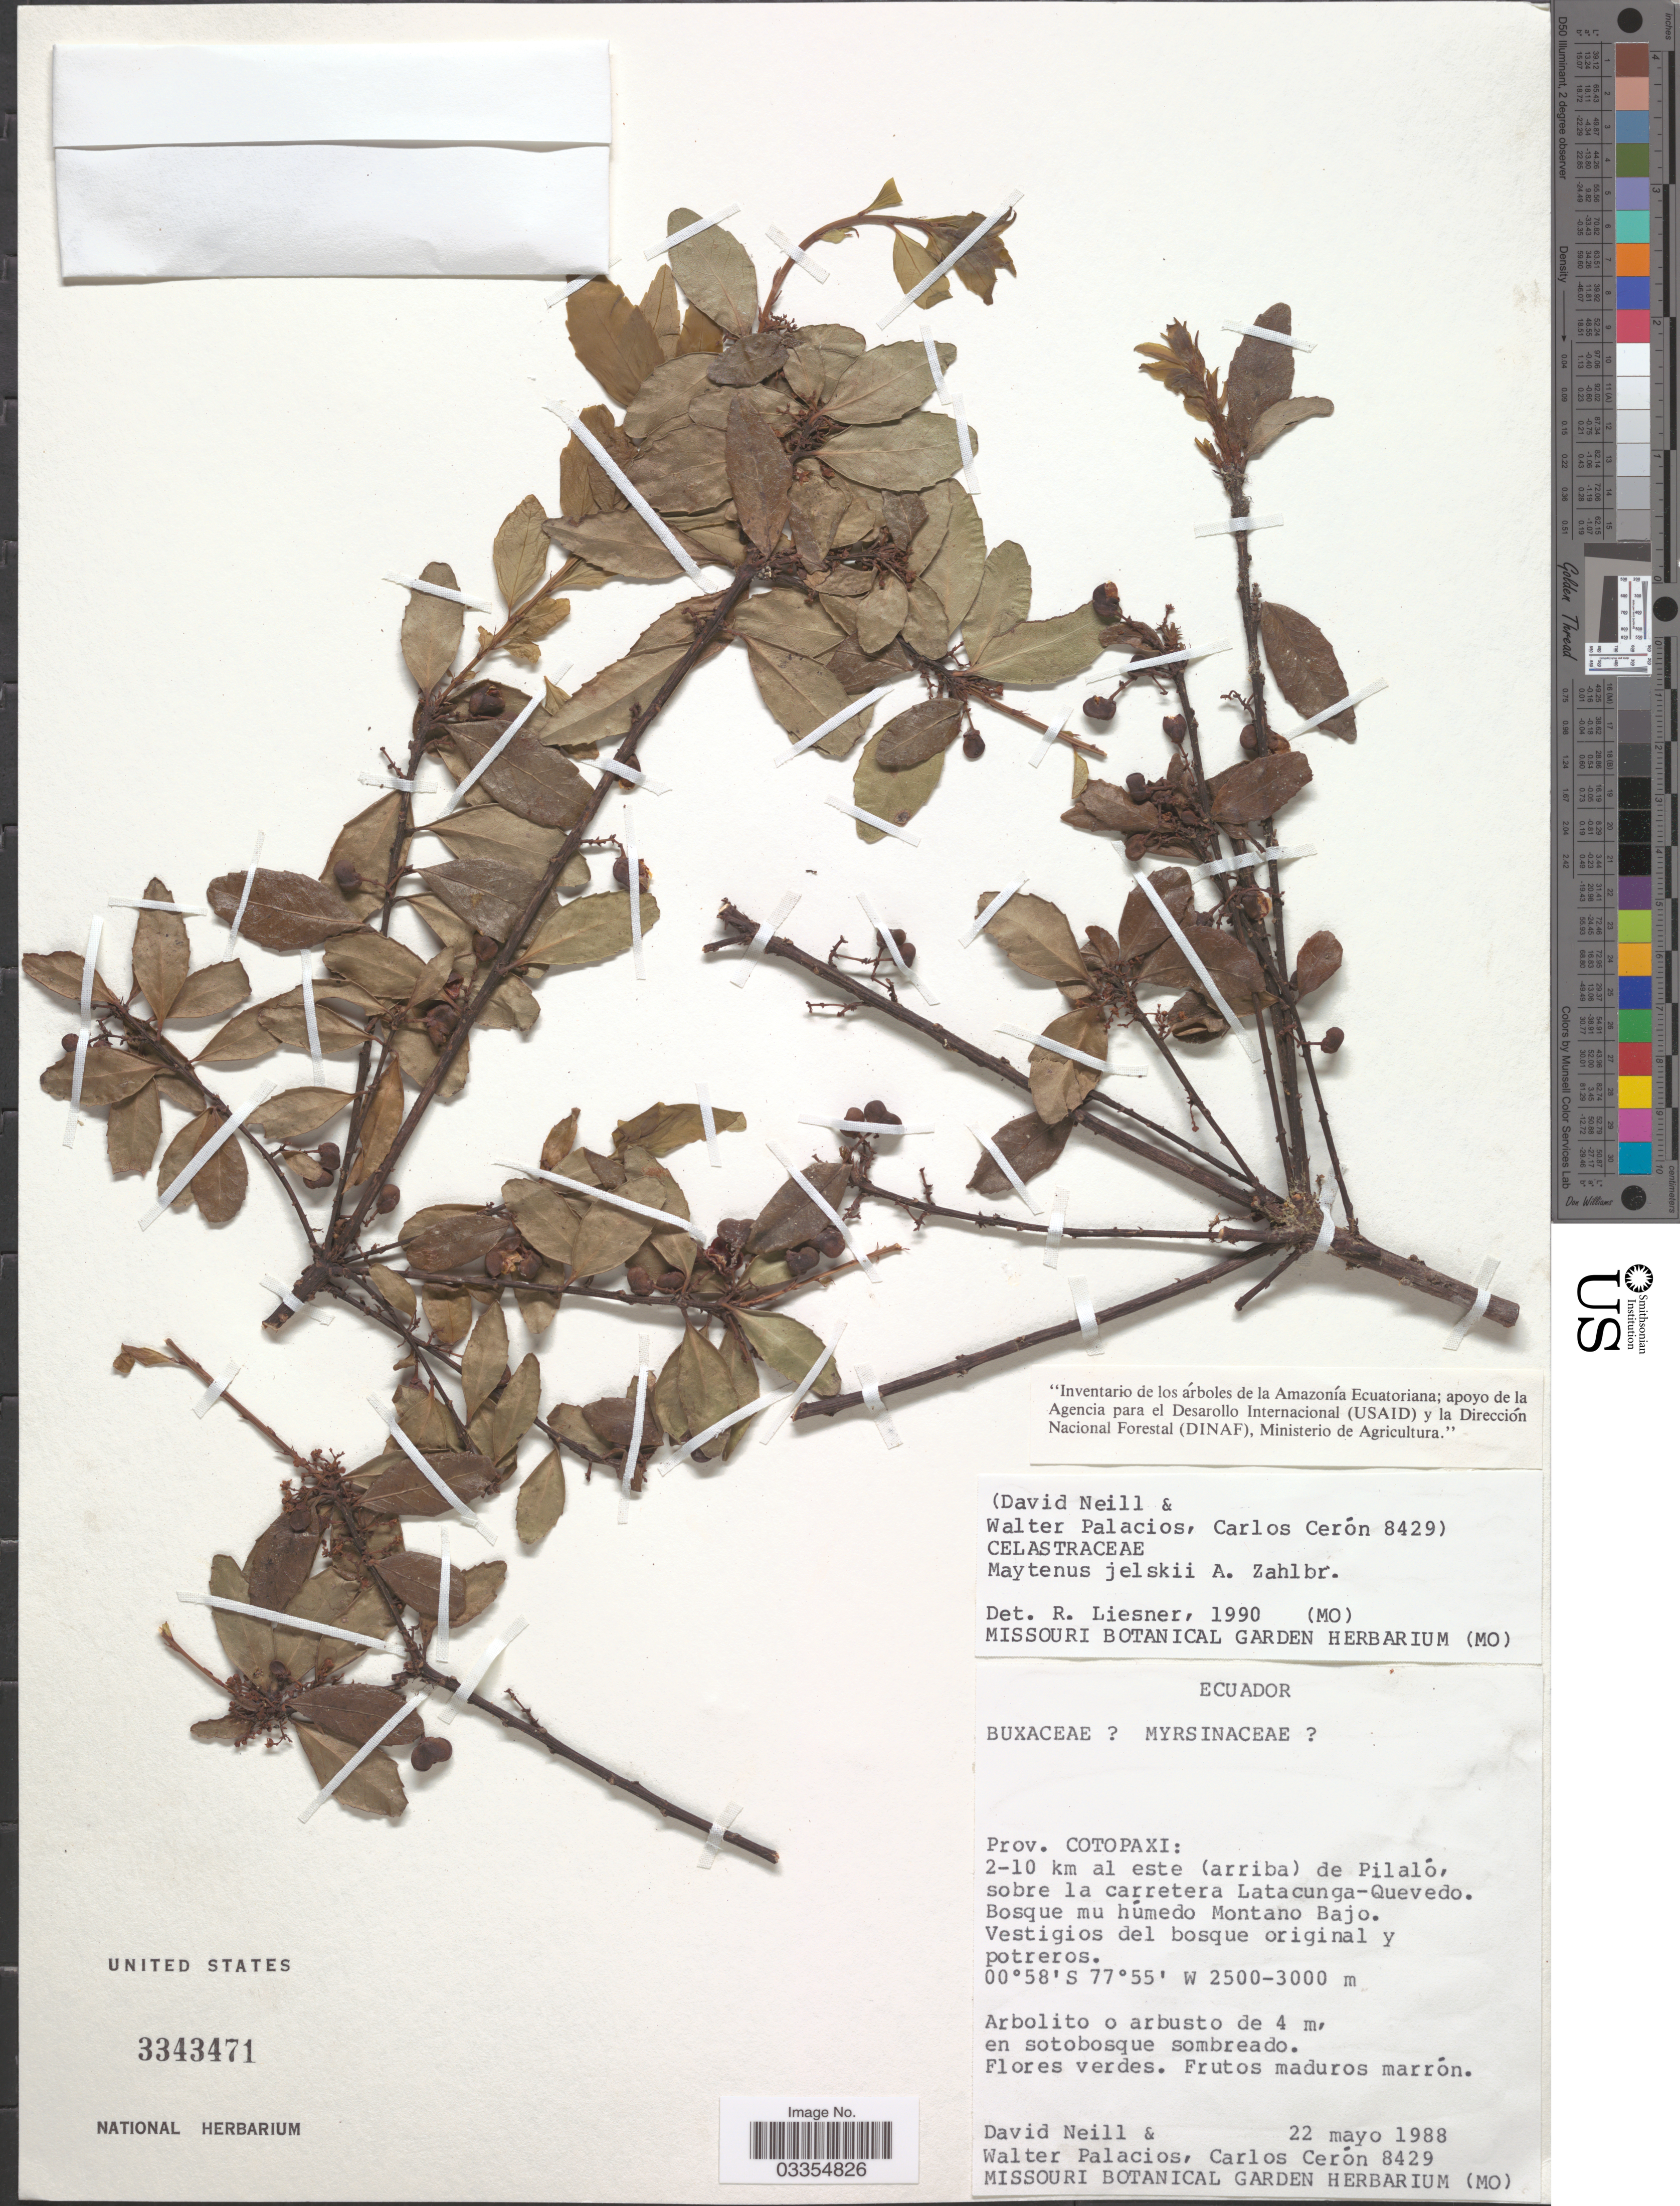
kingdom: Plantae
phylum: Tracheophyta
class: Magnoliopsida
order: Celastrales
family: Celastraceae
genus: Maytenus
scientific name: Maytenus jelskii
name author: Szyszyl.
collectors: D. Neill, W. Palacios & C. E. Cerón M.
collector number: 8429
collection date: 1988-05-22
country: Ecuador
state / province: Cotopaxi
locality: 2-10 km al este (arriba) de Pilaló, sobre la carretera Latacunga-Quevedo. Bosque mu húmedo Montano Bajo.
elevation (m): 2500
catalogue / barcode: US 3343471